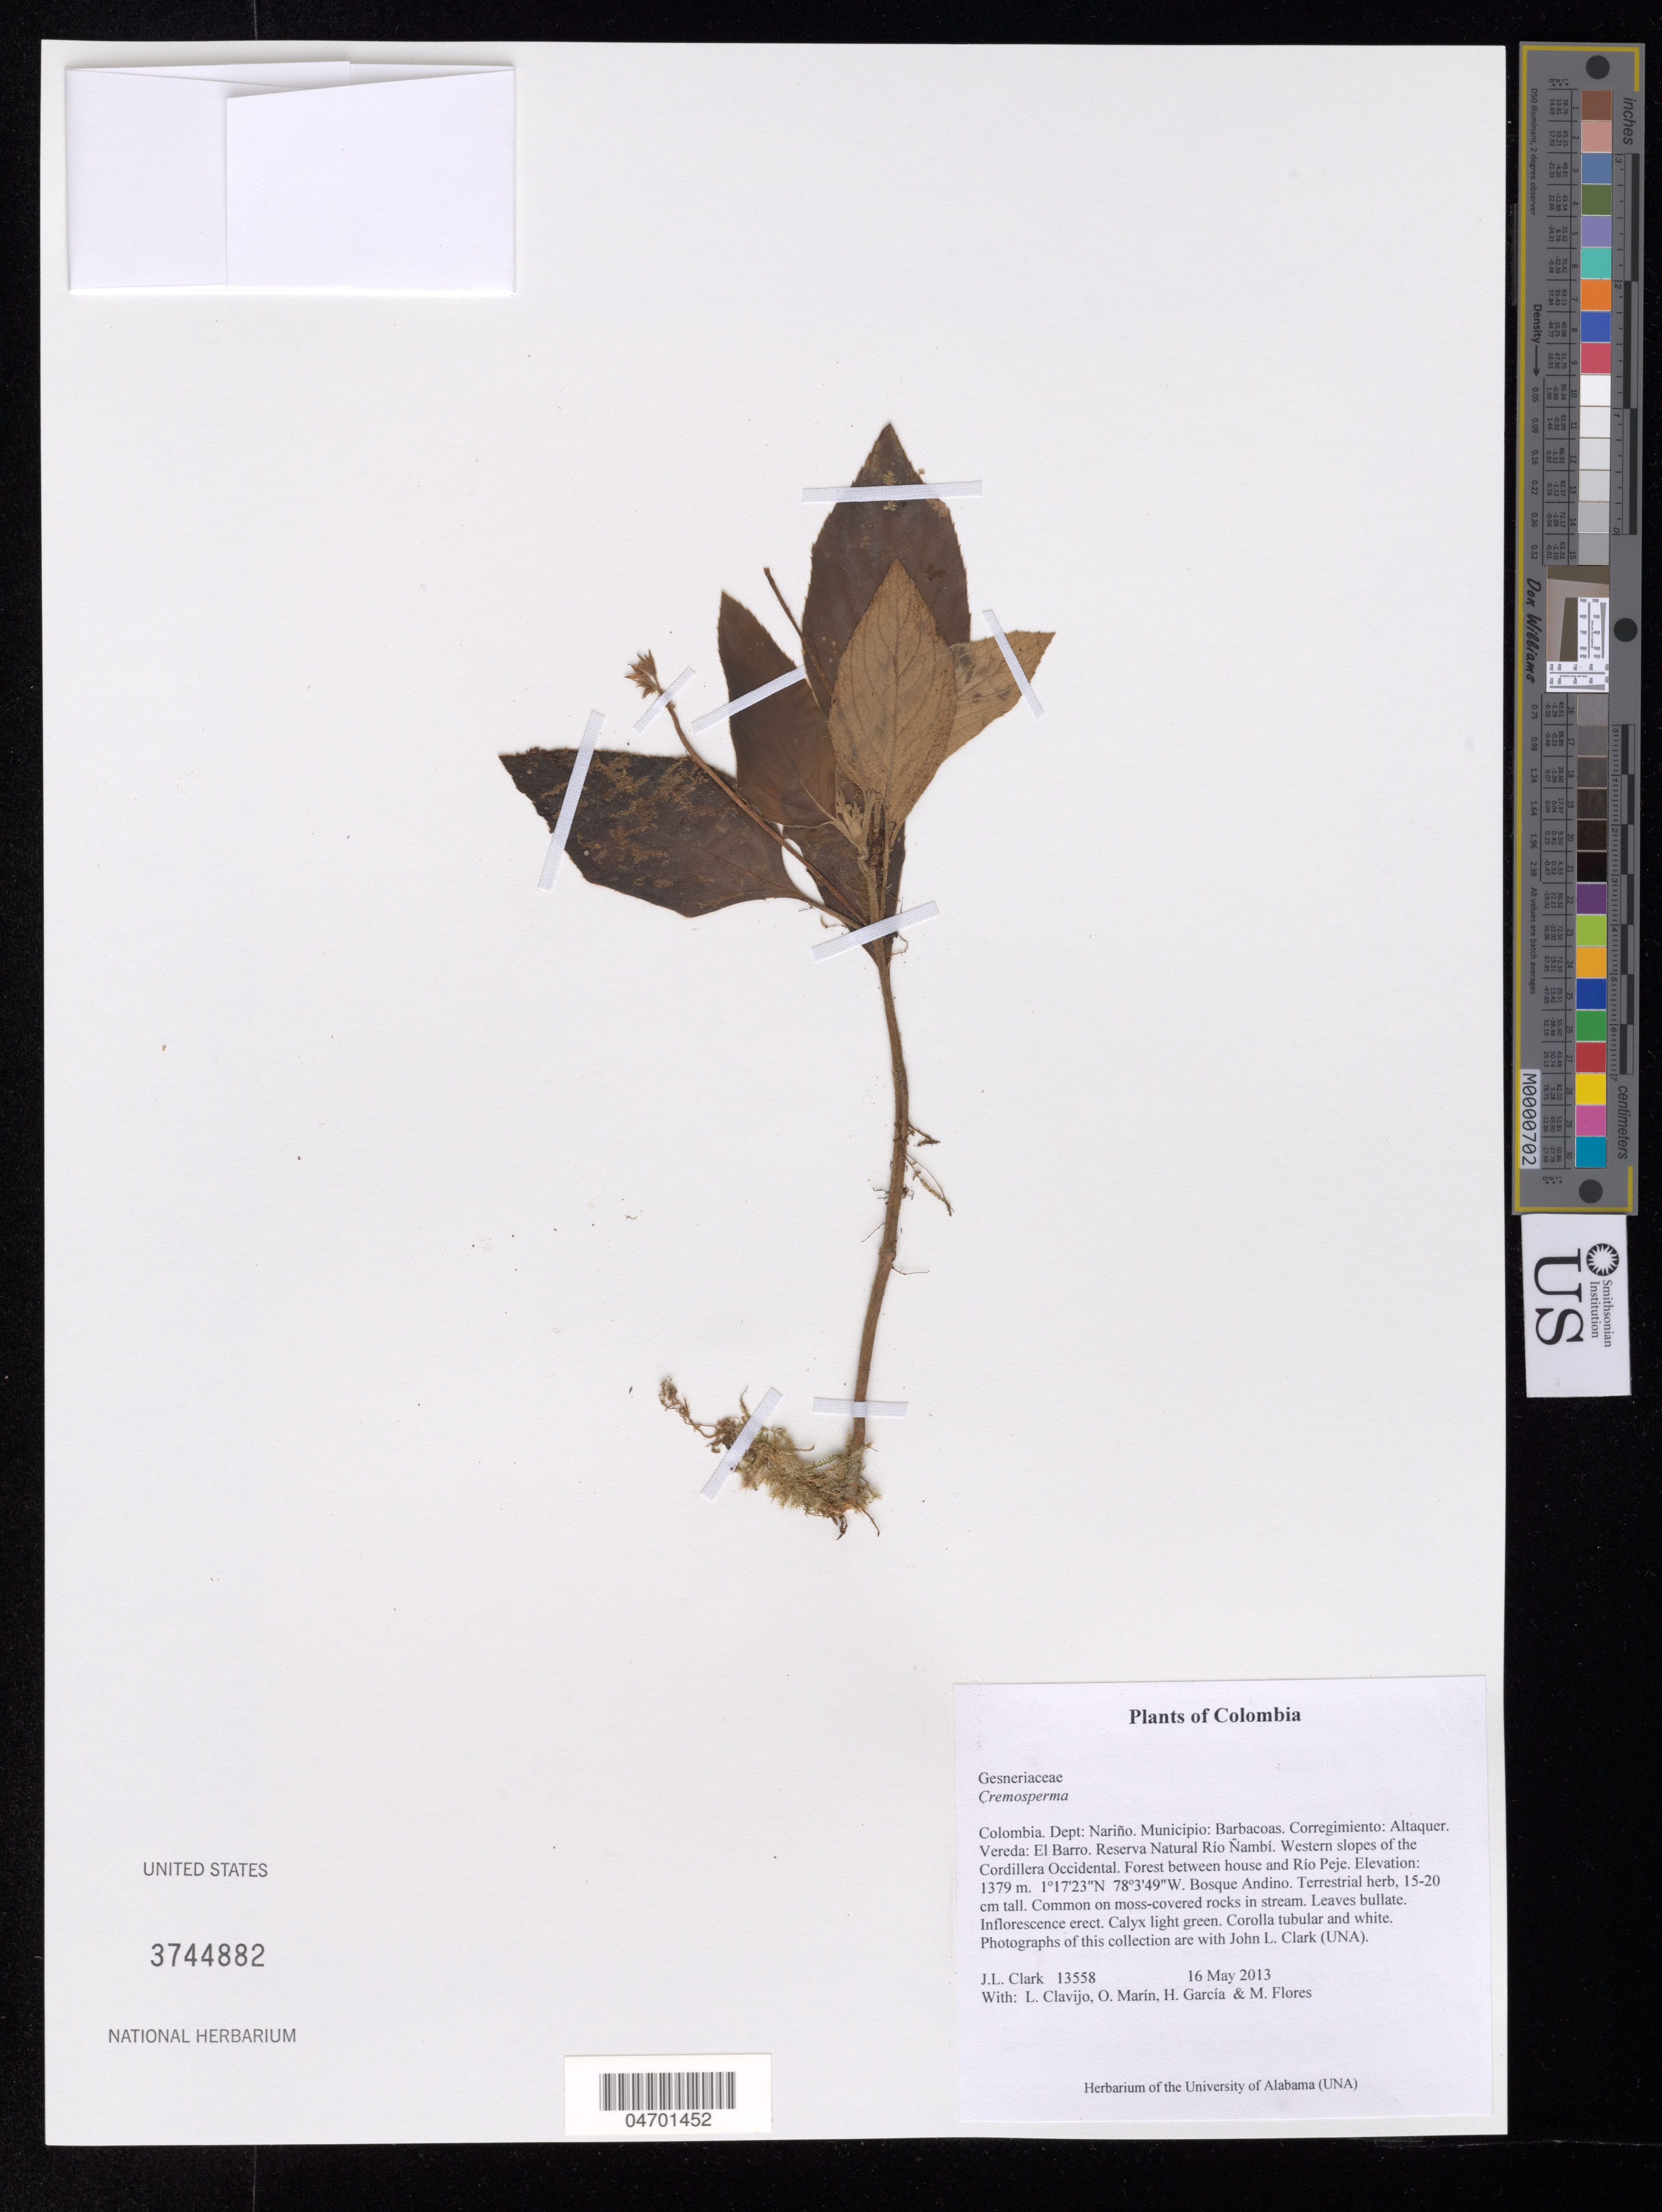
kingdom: Plantae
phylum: Tracheophyta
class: Magnoliopsida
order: Lamiales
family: Gesneriaceae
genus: Cremosperma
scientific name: Cremosperma sp.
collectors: J. L. Clark, L. Clavijo, J. Howieson & H. Garcia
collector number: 13558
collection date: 2013-05-16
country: Colombia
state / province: Nariño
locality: Dept: Nariño. Municipio: Barbacoas. Corregimiento: Altaquer. Vereda: El Barro. Reserva Natural Río Ñambí. Western slopes of the Cordillera Occidental. Forest between house and Río Peje.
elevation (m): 1379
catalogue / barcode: US 3744882